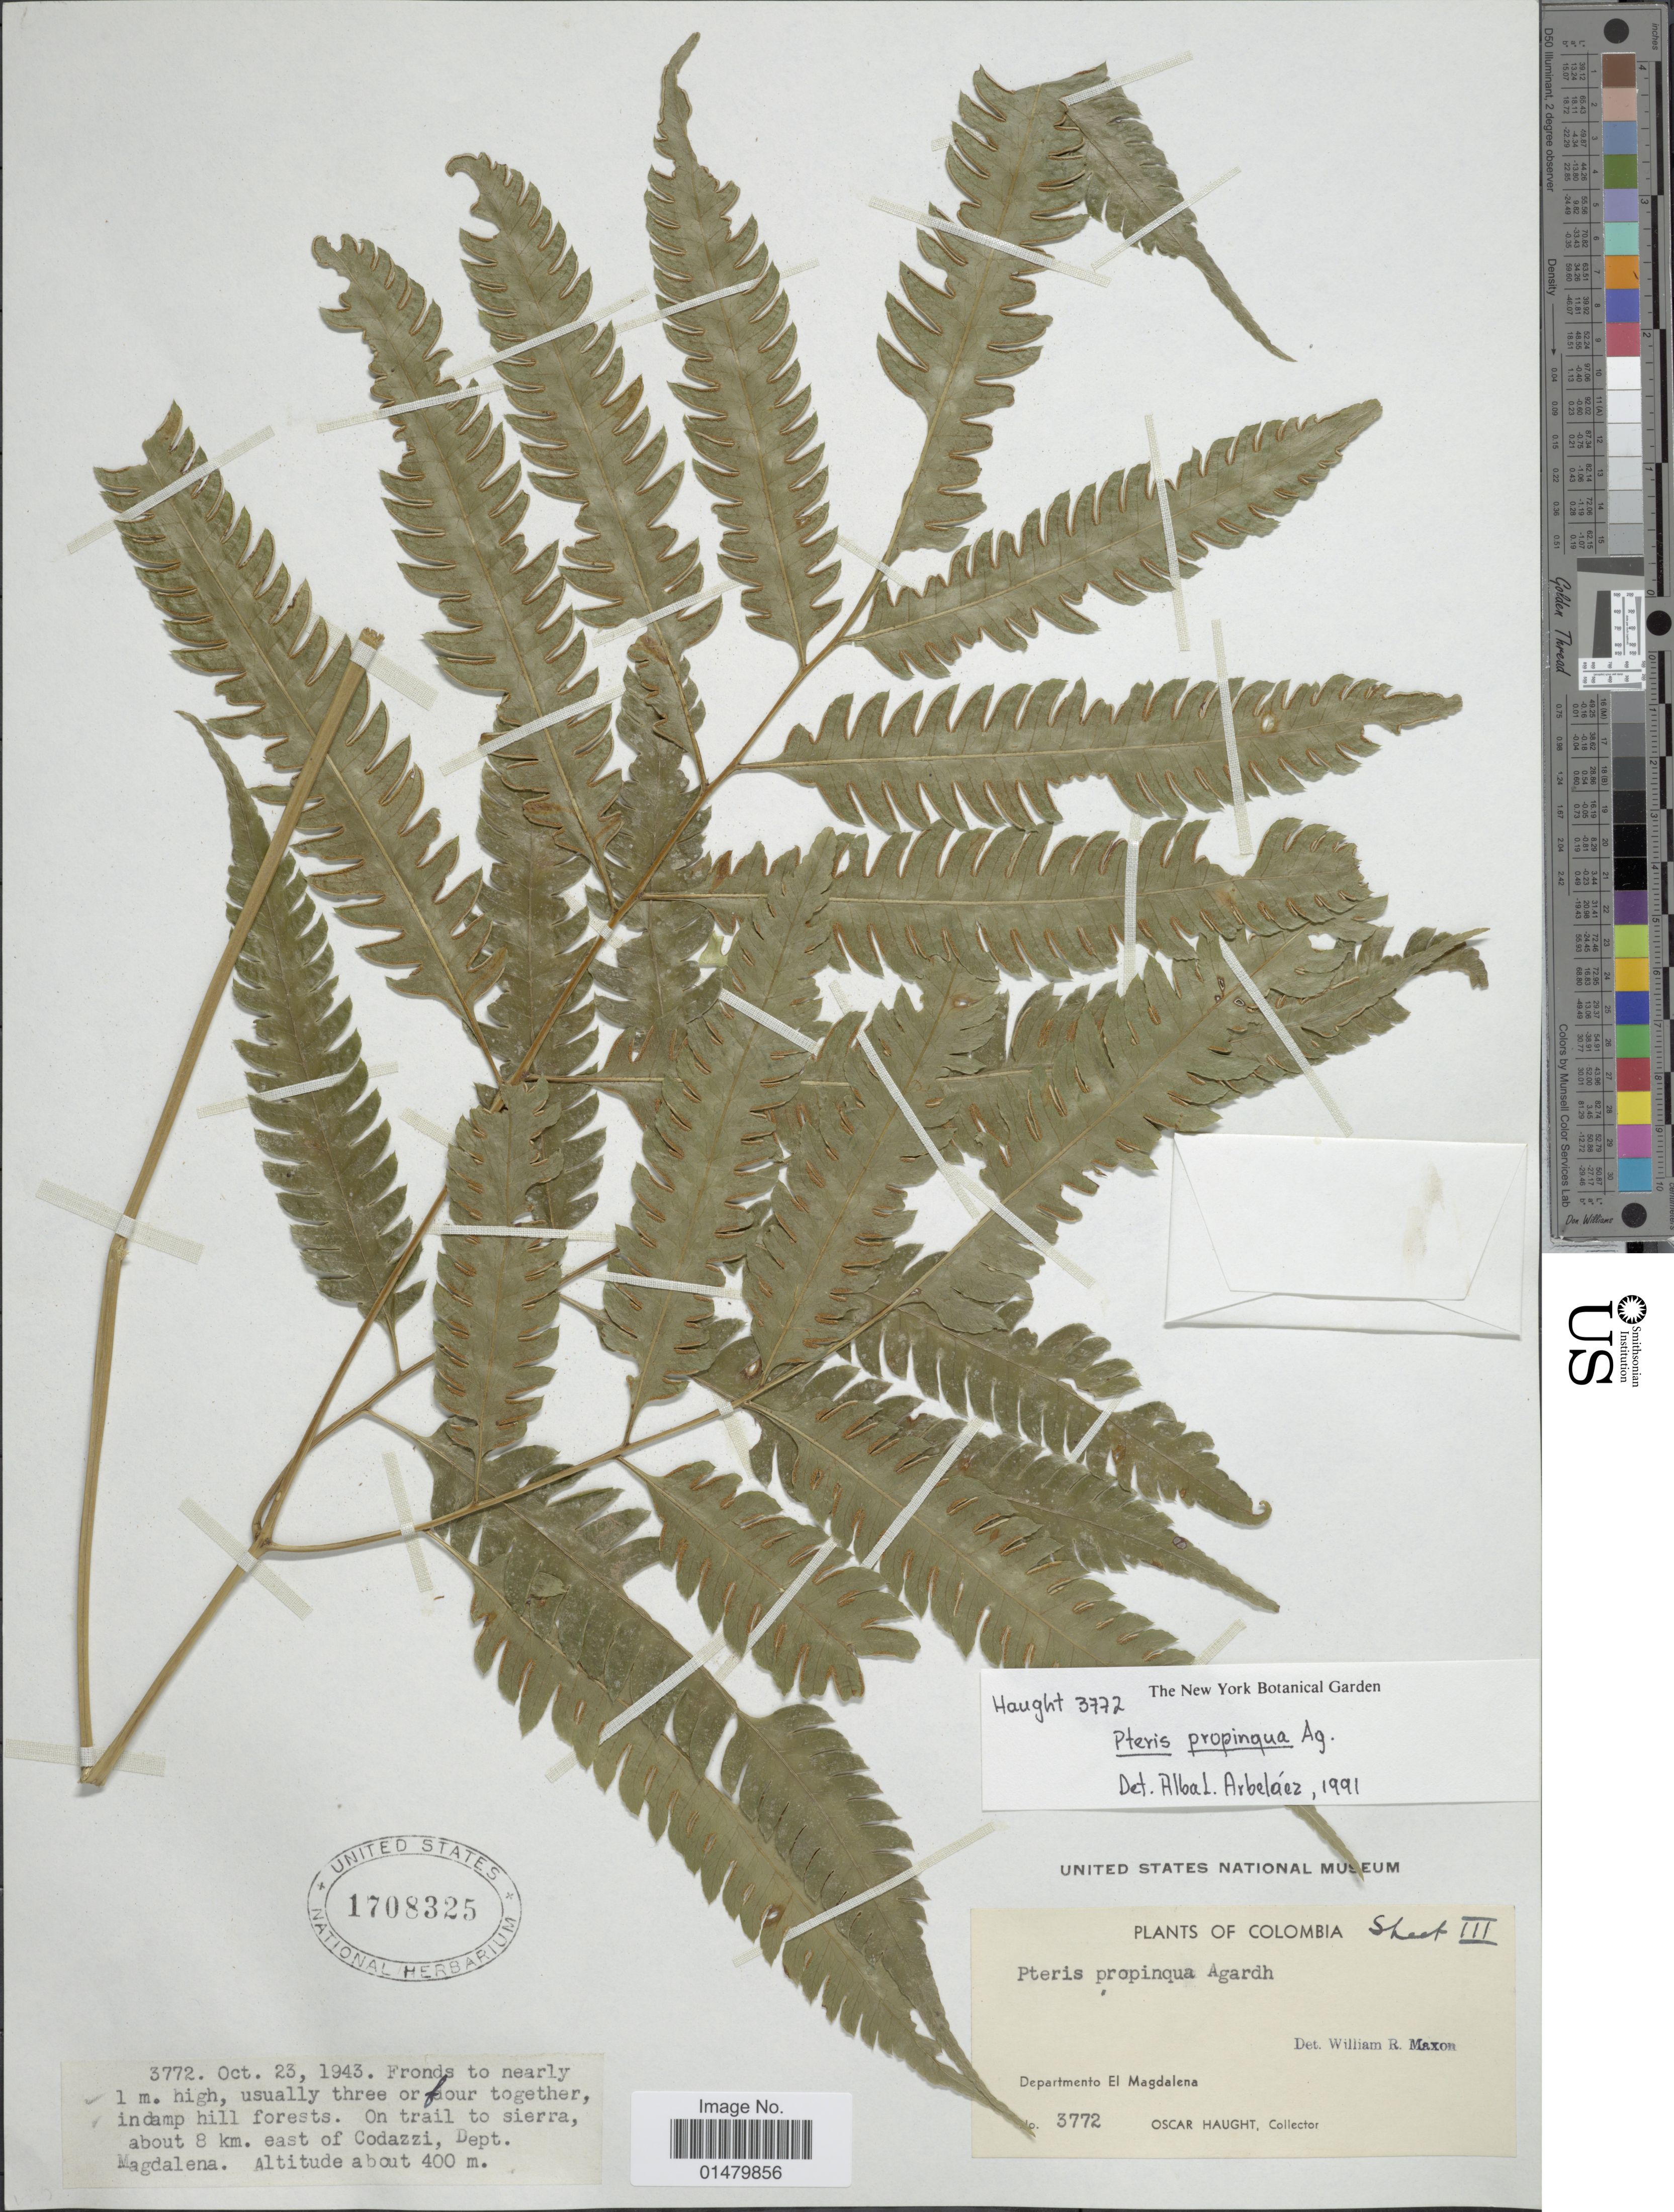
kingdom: Plantae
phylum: Tracheophyta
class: Polypodiopsida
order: Polypodiales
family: Pteridaceae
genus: Pteris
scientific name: Pteris propinqua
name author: J. Agardh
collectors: O. L. Haught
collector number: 3772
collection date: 1943-10-23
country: Colombia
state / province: Magdalena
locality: Departmento El Magdalena. On trail to sierra, about 8 km east of Codazzi. Dept. Magdalena.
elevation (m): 400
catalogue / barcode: US 1708325